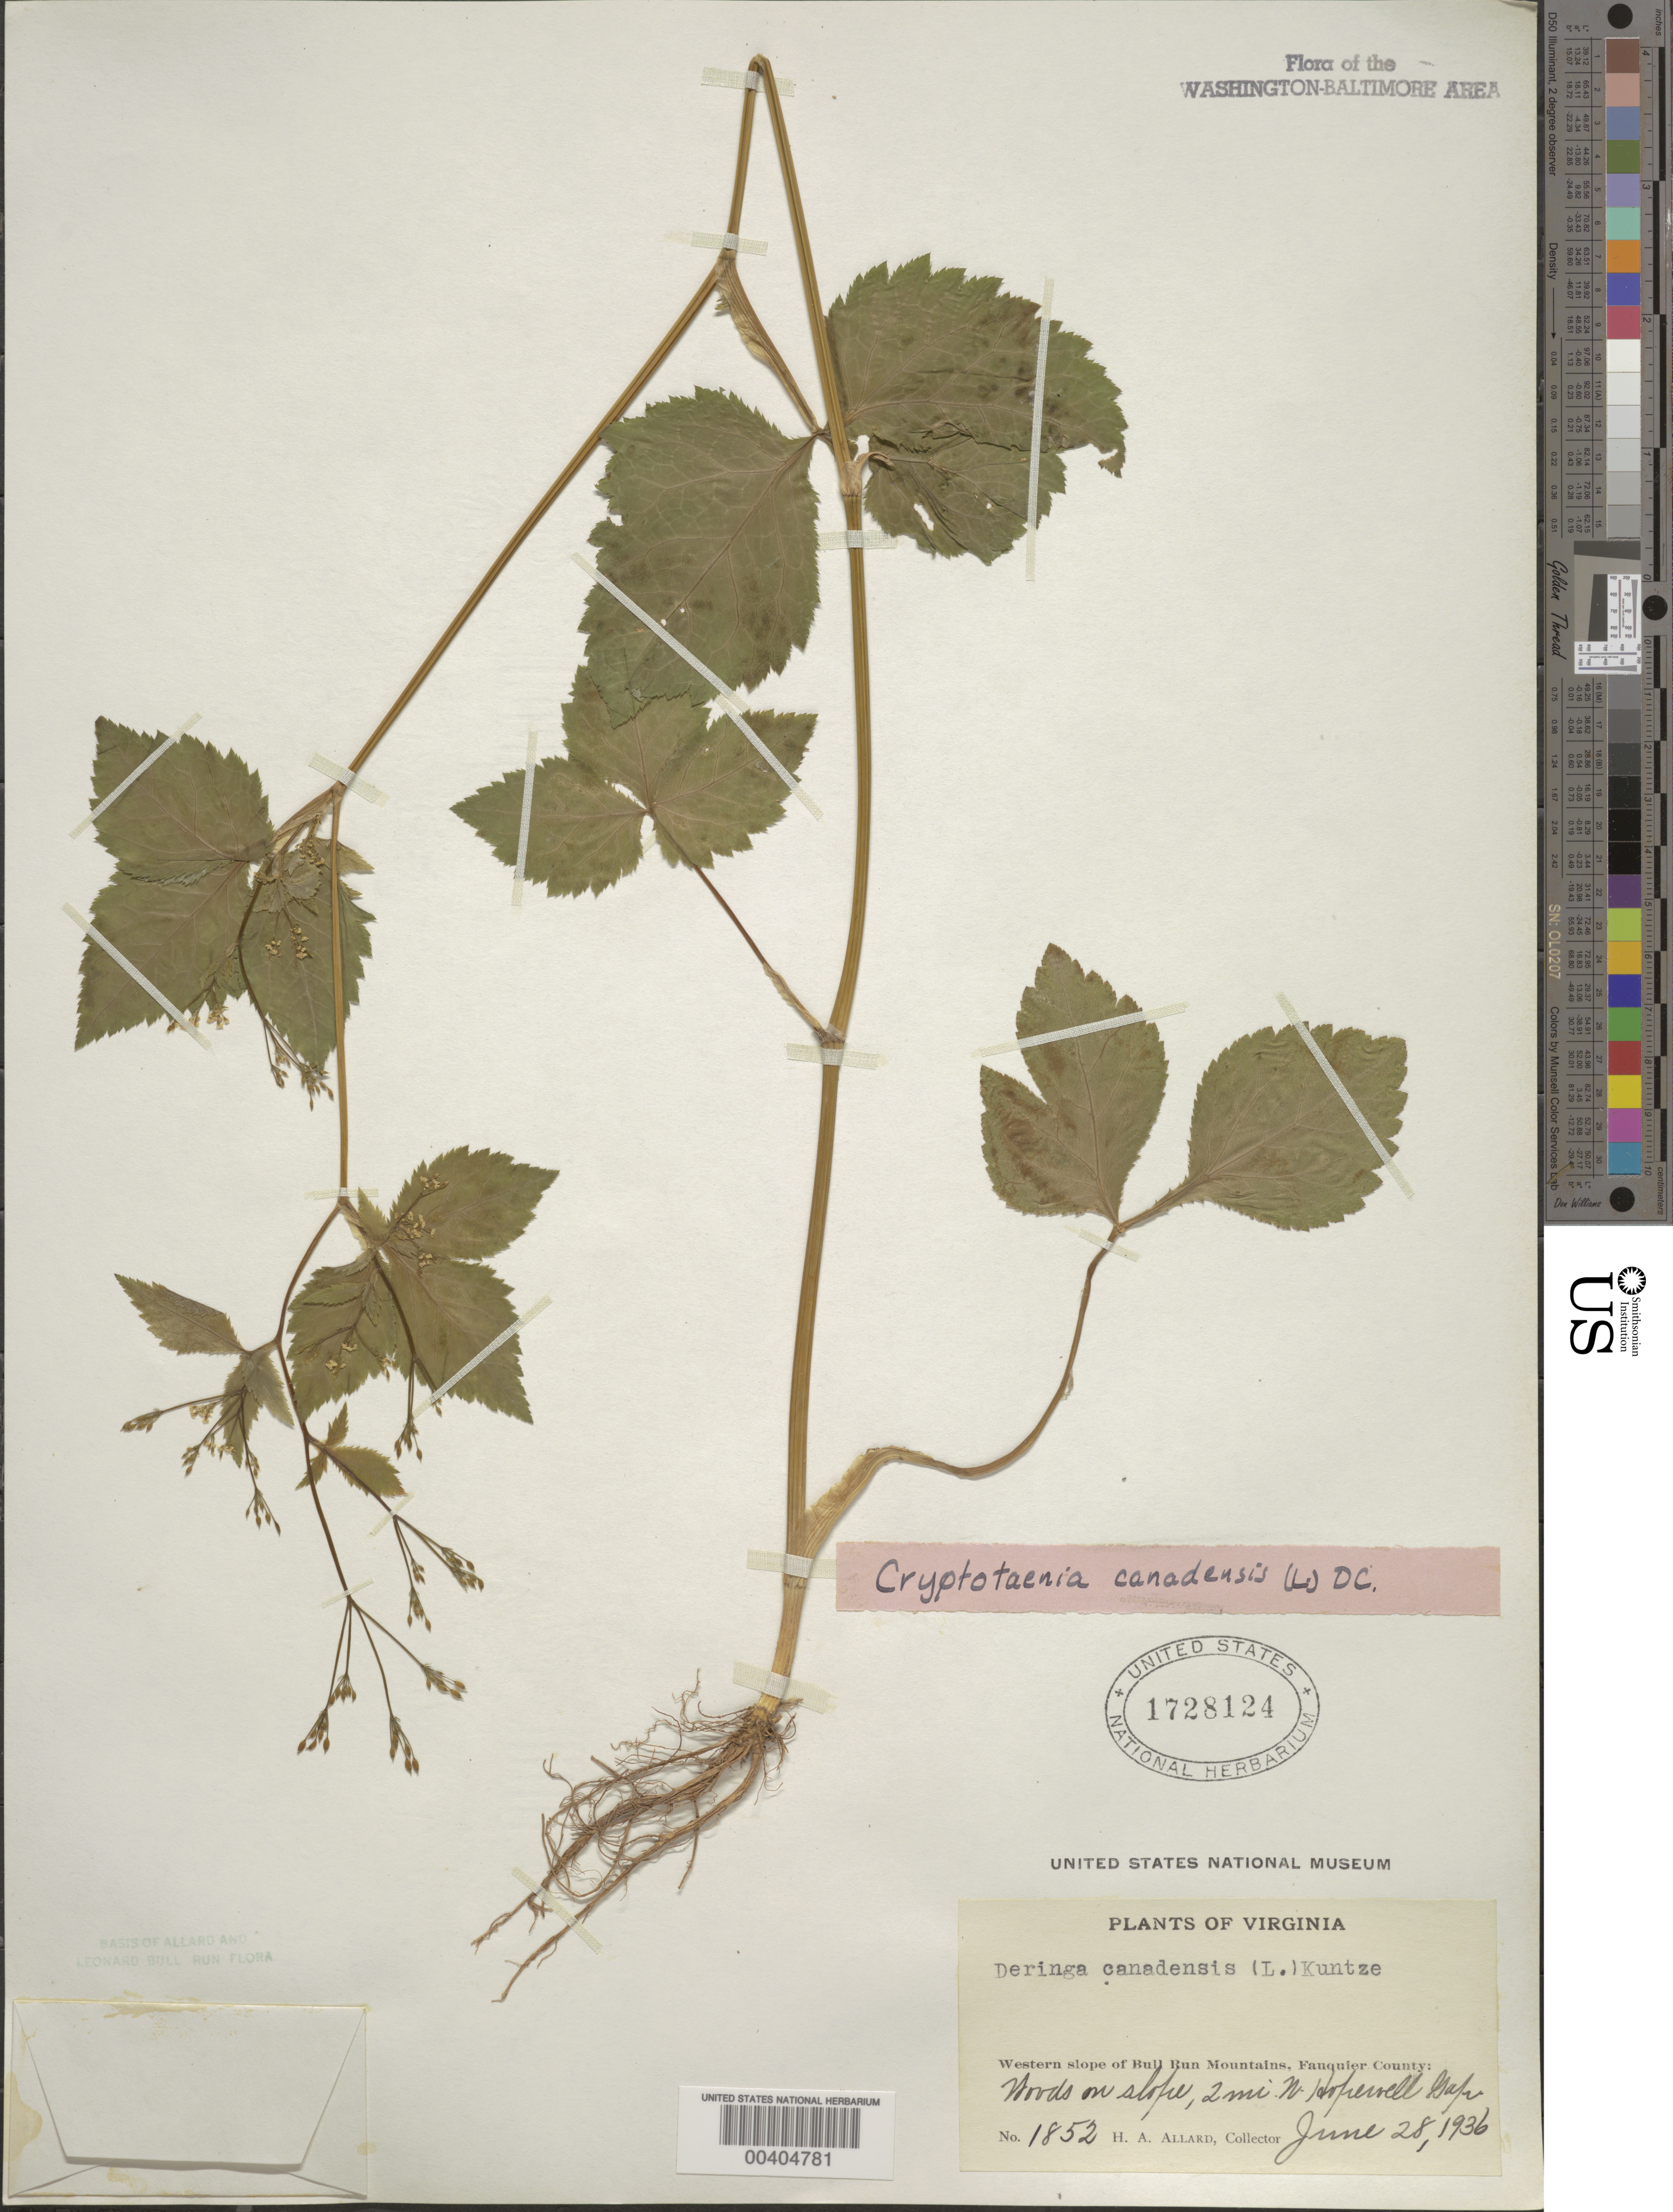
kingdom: Plantae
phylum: Tracheophyta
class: Magnoliopsida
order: Apiales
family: Apiaceae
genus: Cryptotaenia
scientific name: Cryptotaenia canadensis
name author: (L.) DC.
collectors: H. A. Allard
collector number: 1852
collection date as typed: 28 Jun 1936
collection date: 1936-06-28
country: United States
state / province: Virginia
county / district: Fauquier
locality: North of Hopewell Gap, western slope of Bull Run Mts.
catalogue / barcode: US 1728124